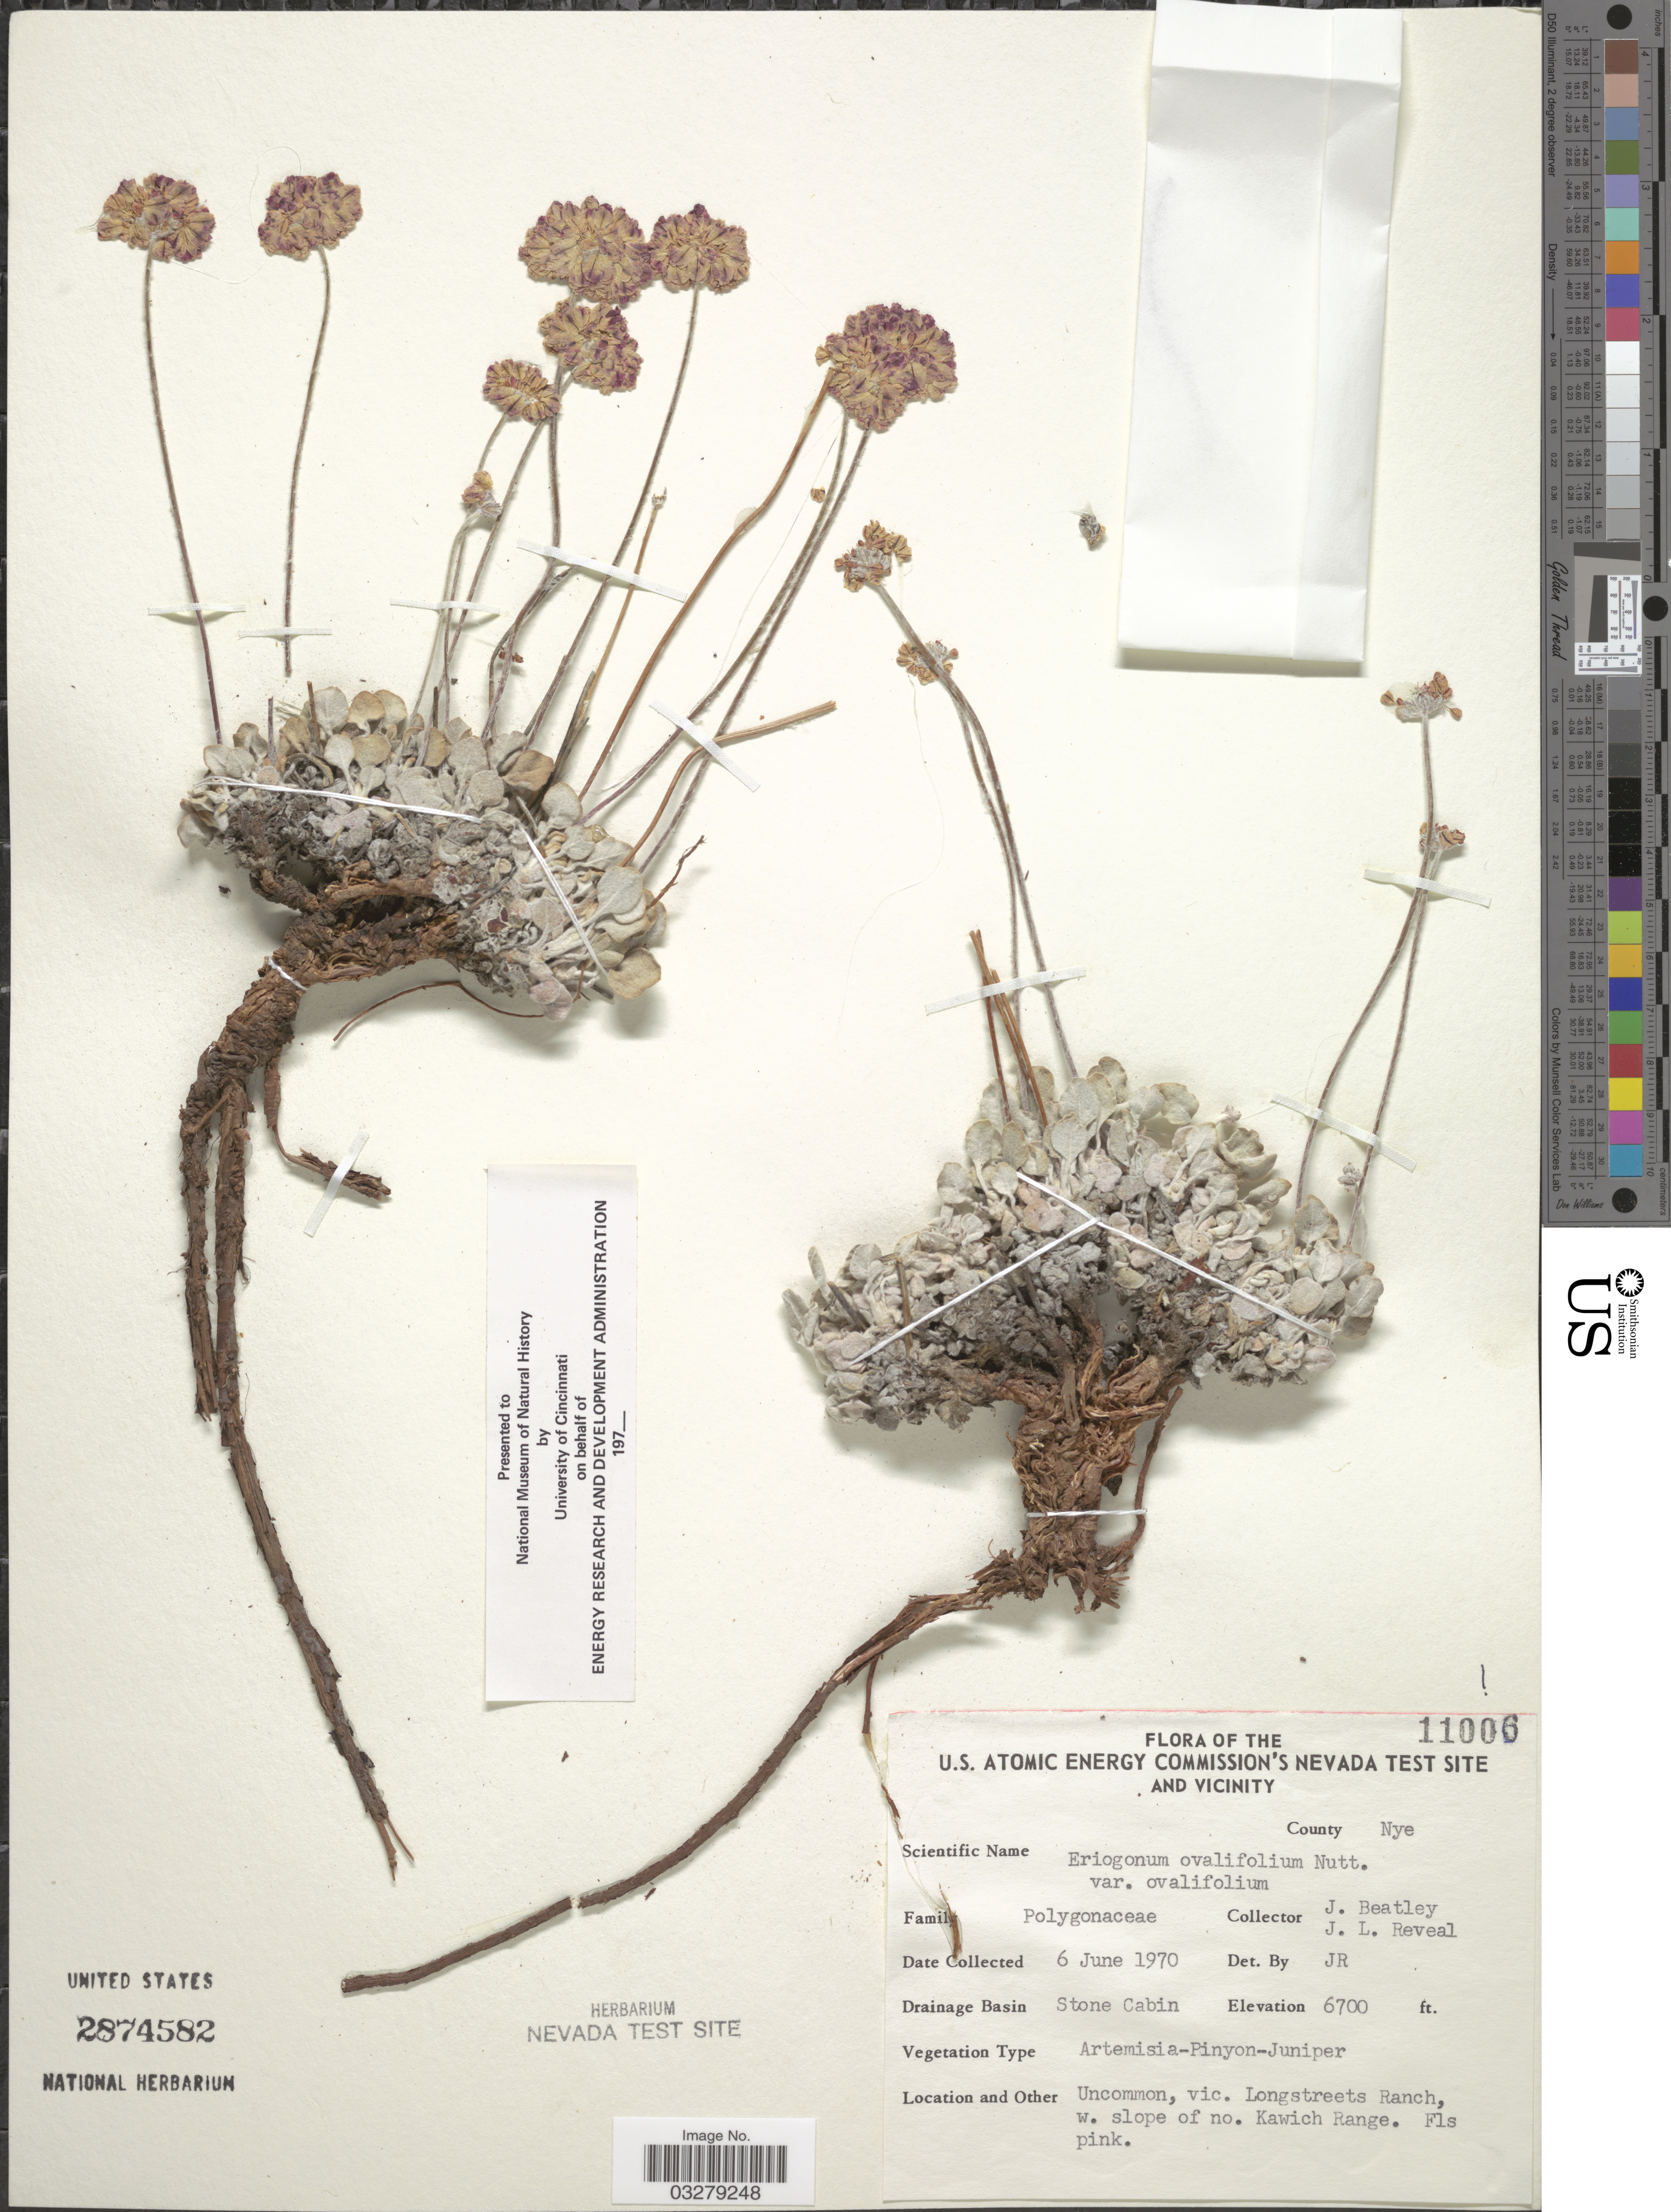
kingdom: Plantae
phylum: Tracheophyta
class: Magnoliopsida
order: Caryophyllales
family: Polygonaceae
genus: Eriogonum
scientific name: Eriogonum ovalifolium var. ovalifolium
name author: Nutt.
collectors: J. C. Beatley & J. L. Reveal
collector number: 11006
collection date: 1970-06-06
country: United States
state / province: Nevada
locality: U.S. Atomic Energy Commission's Nevada Test Site and vicinity. County Nye. Drainage Basin Stone Cabin. Uncommon, vic. Longstreets Ranch, w. slope of no. Kawich Range.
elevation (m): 2042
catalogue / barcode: US 2874582